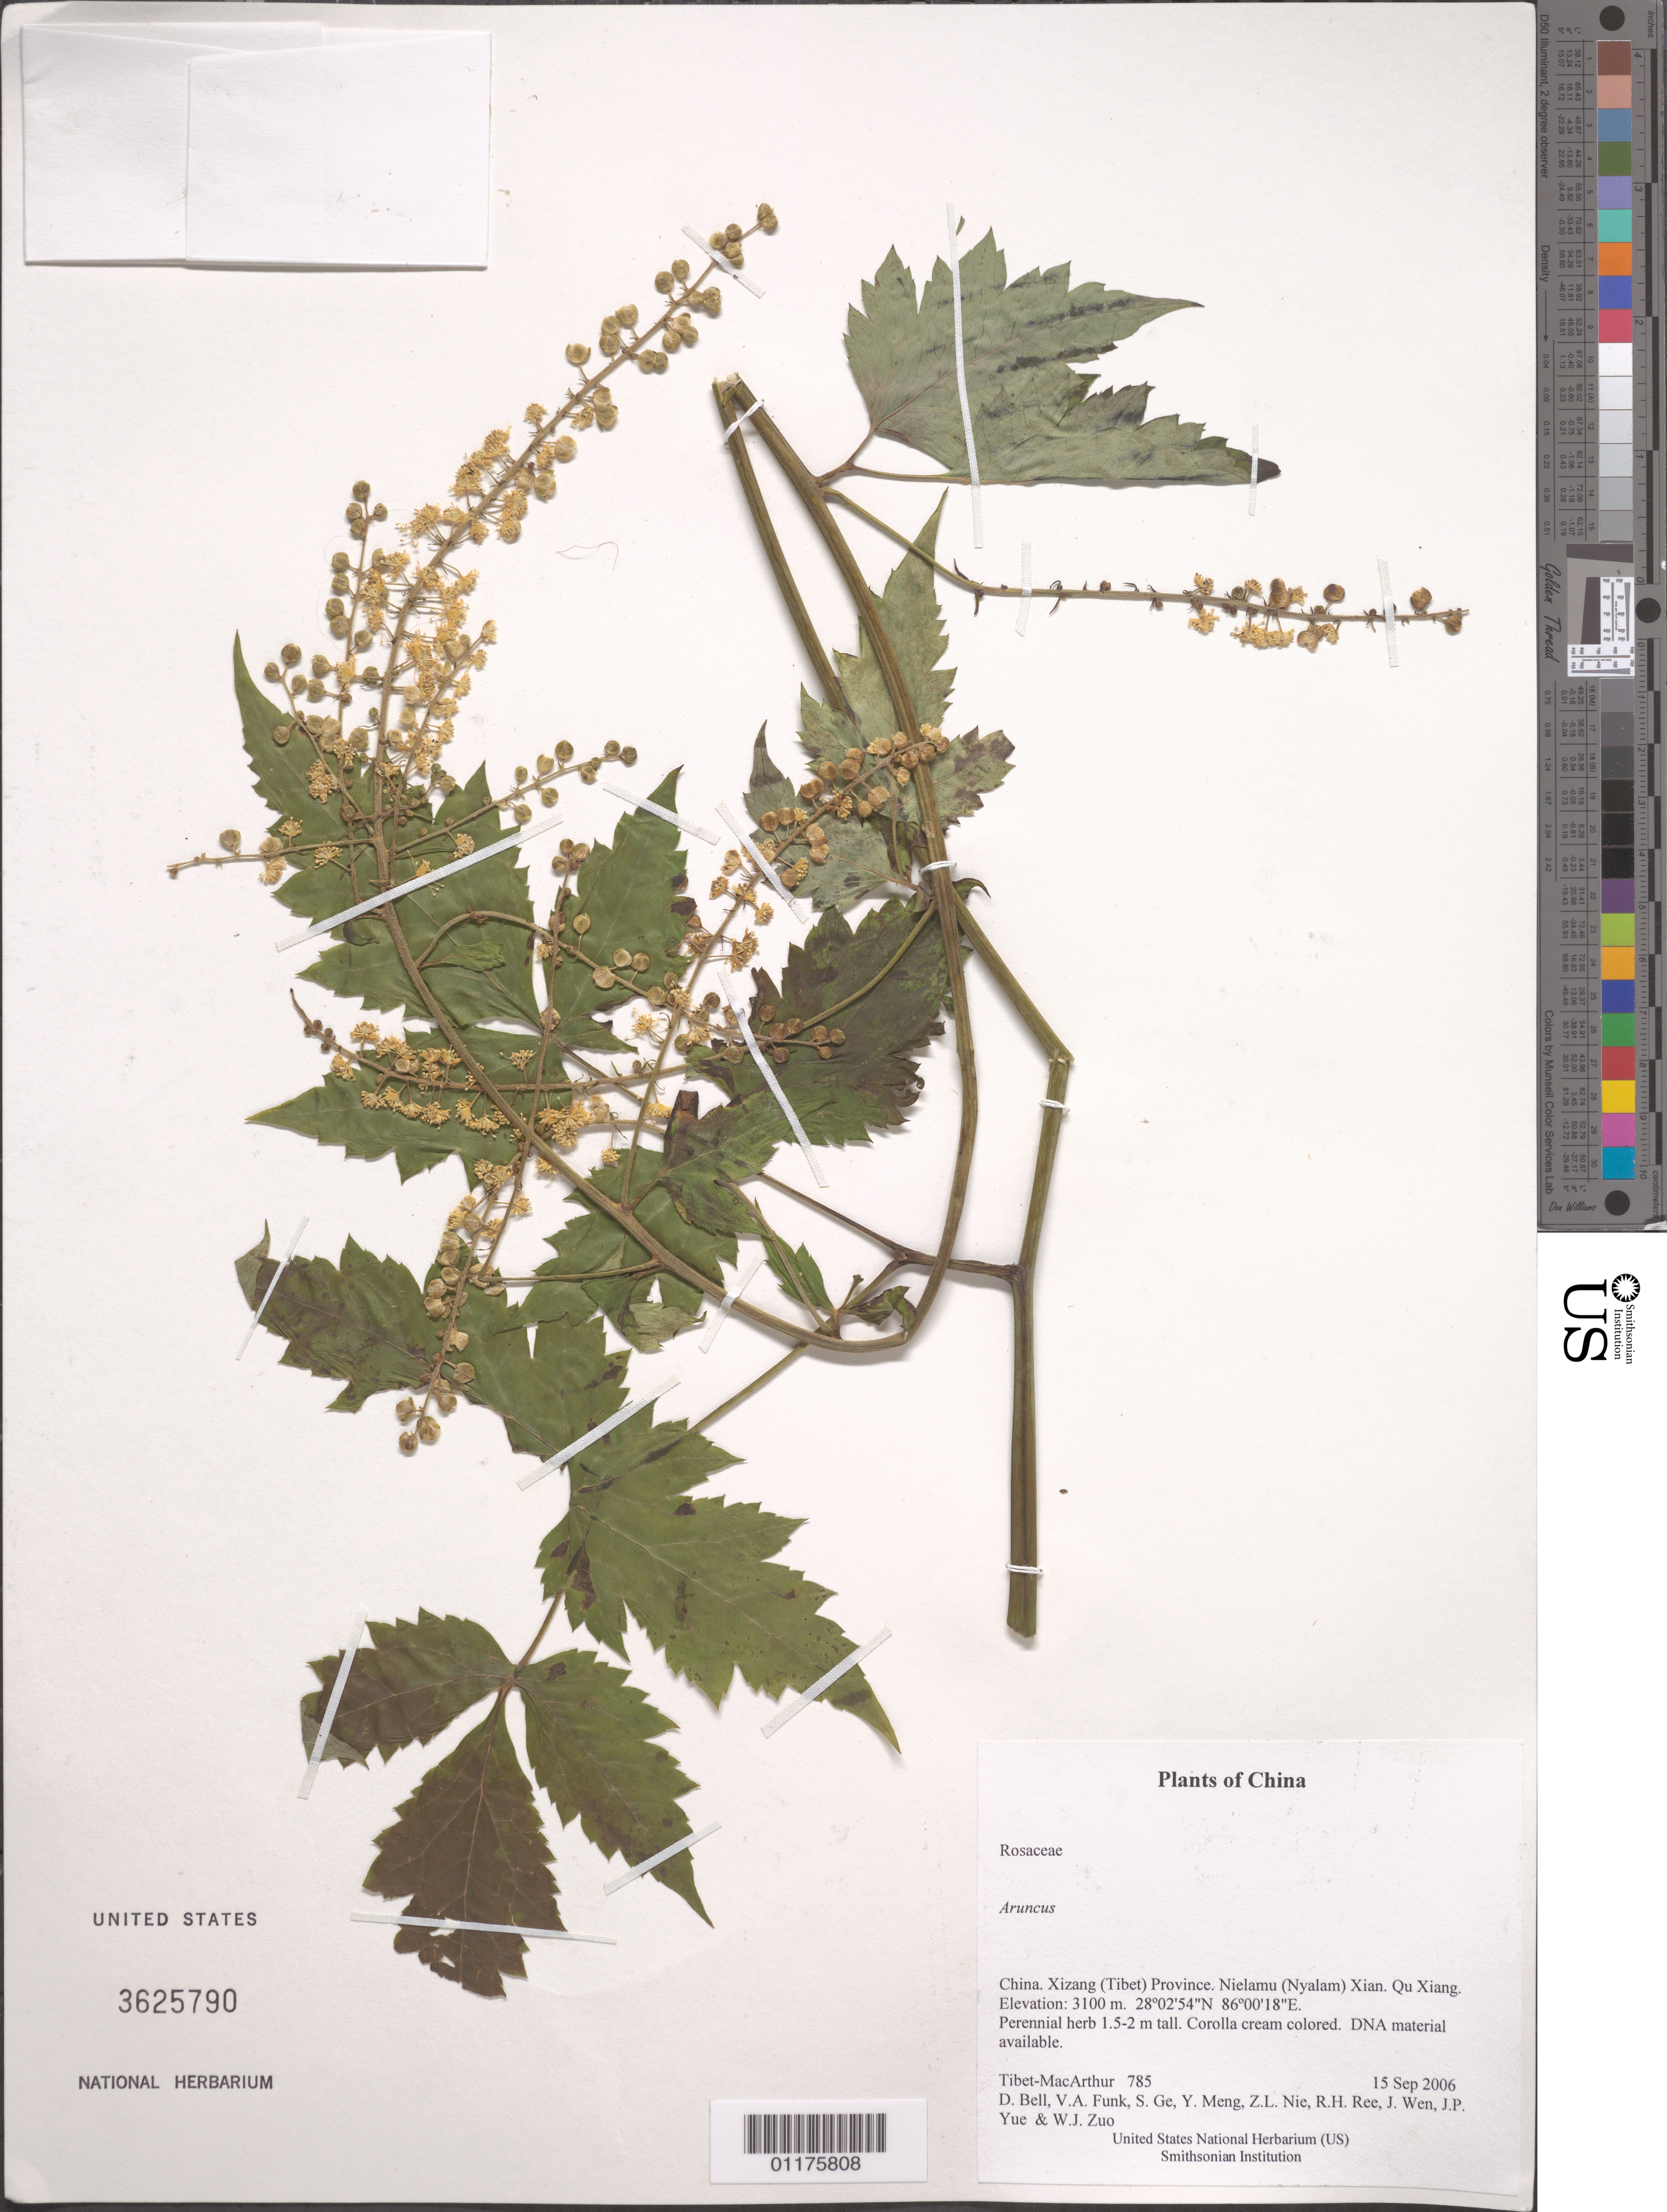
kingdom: Plantae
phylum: Tracheophyta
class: Magnoliopsida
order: Rosales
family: Rosaceae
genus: Aruncus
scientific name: Aruncus sp.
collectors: Tibet-MacArthur, D. A. Bell, V. Funk, S. Ge, Y. Meng, Z. Nie, R. Ree, J. Wen, J. Yue & W. Zuo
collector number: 785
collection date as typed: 15 Sep 2006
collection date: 2006-09-15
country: China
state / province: Xizang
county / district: Nielamu (Nyalam) Xian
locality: Qu Xiang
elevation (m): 3100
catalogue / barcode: US 3625790